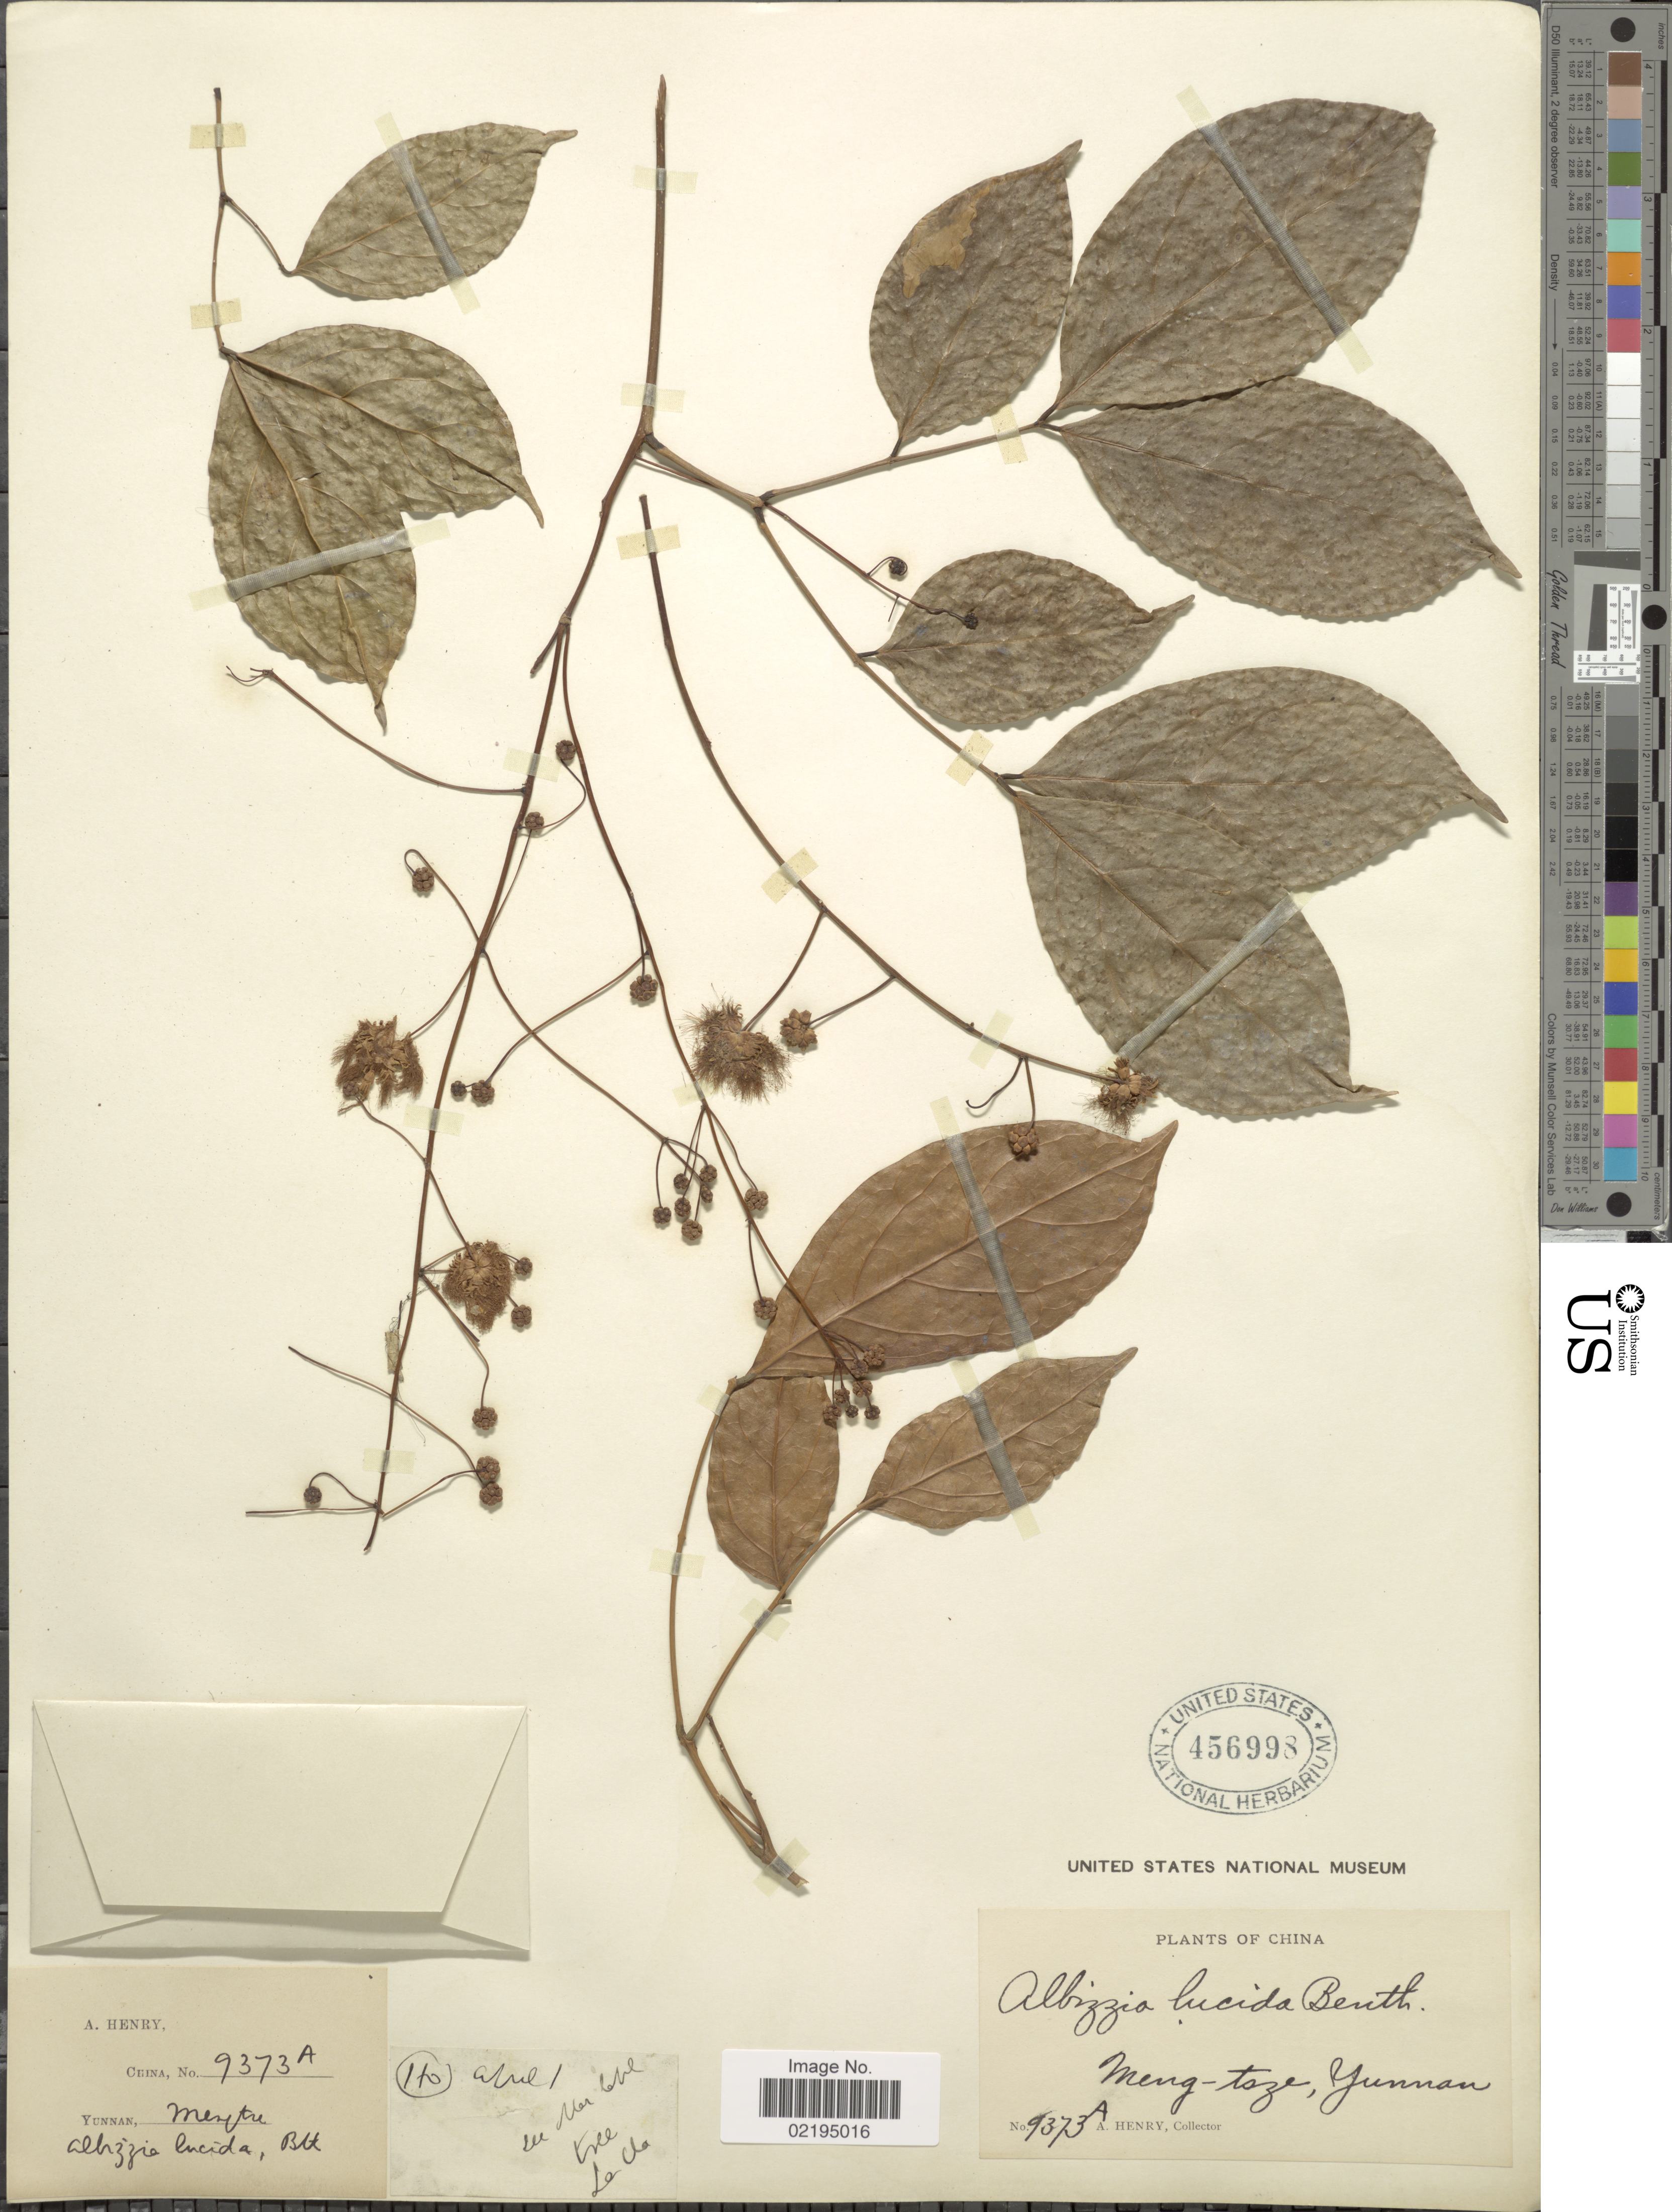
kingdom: Plantae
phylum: Tracheophyta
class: Magnoliopsida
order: Fabales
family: Fabaceae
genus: Albizia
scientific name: Albizia lucida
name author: Benth.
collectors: A. Henry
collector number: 9373 A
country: China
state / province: Yunnan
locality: Mengtze.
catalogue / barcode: US 456998